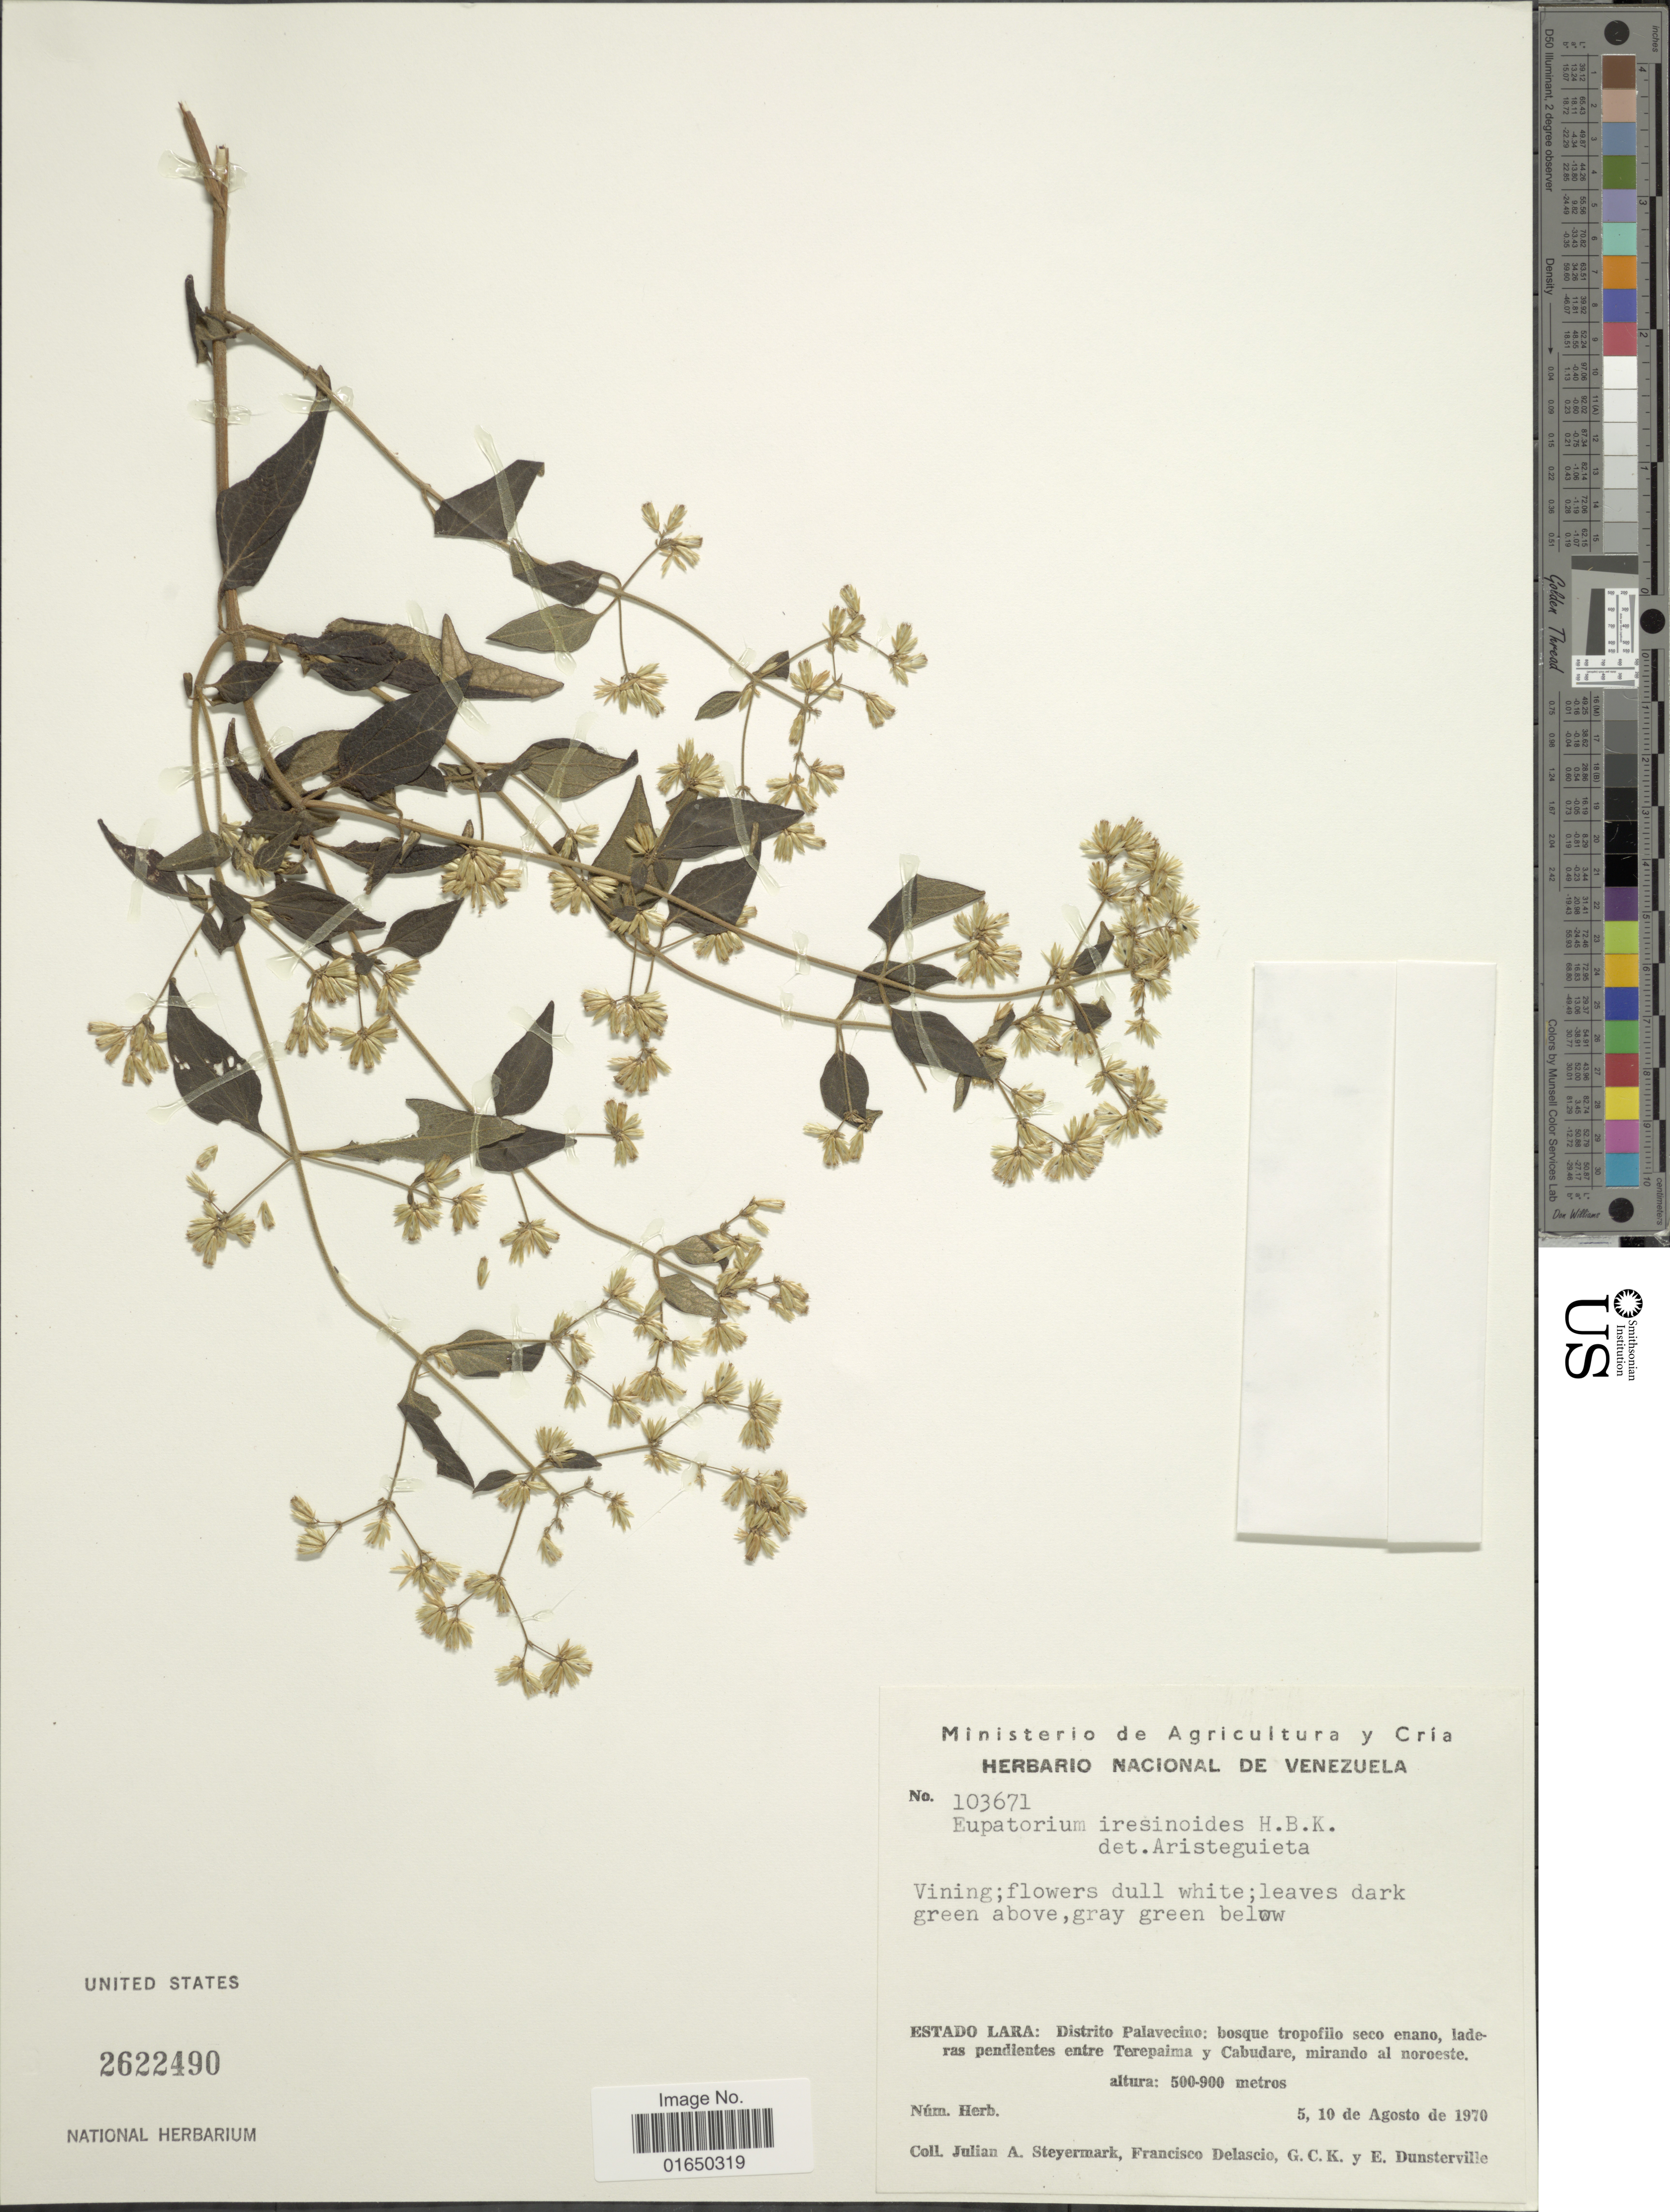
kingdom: Plantae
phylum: Tracheophyta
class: Magnoliopsida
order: Asterales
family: Asteraceae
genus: Condylidium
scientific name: Condylidium iresinoides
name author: (Kunth) R.M. King & H. Rob.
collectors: J. Steyermark, F. Delascio C., G.C.K. & E. Dunsterville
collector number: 103671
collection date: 1970-08-05/1970-08-10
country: Venezuela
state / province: Lara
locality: Distrito Palavecino: bosque tropofilo seco enano, laderas pendientes entre Terepalma y Cabudare, mirando al noroeste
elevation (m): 500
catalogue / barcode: US 2622490